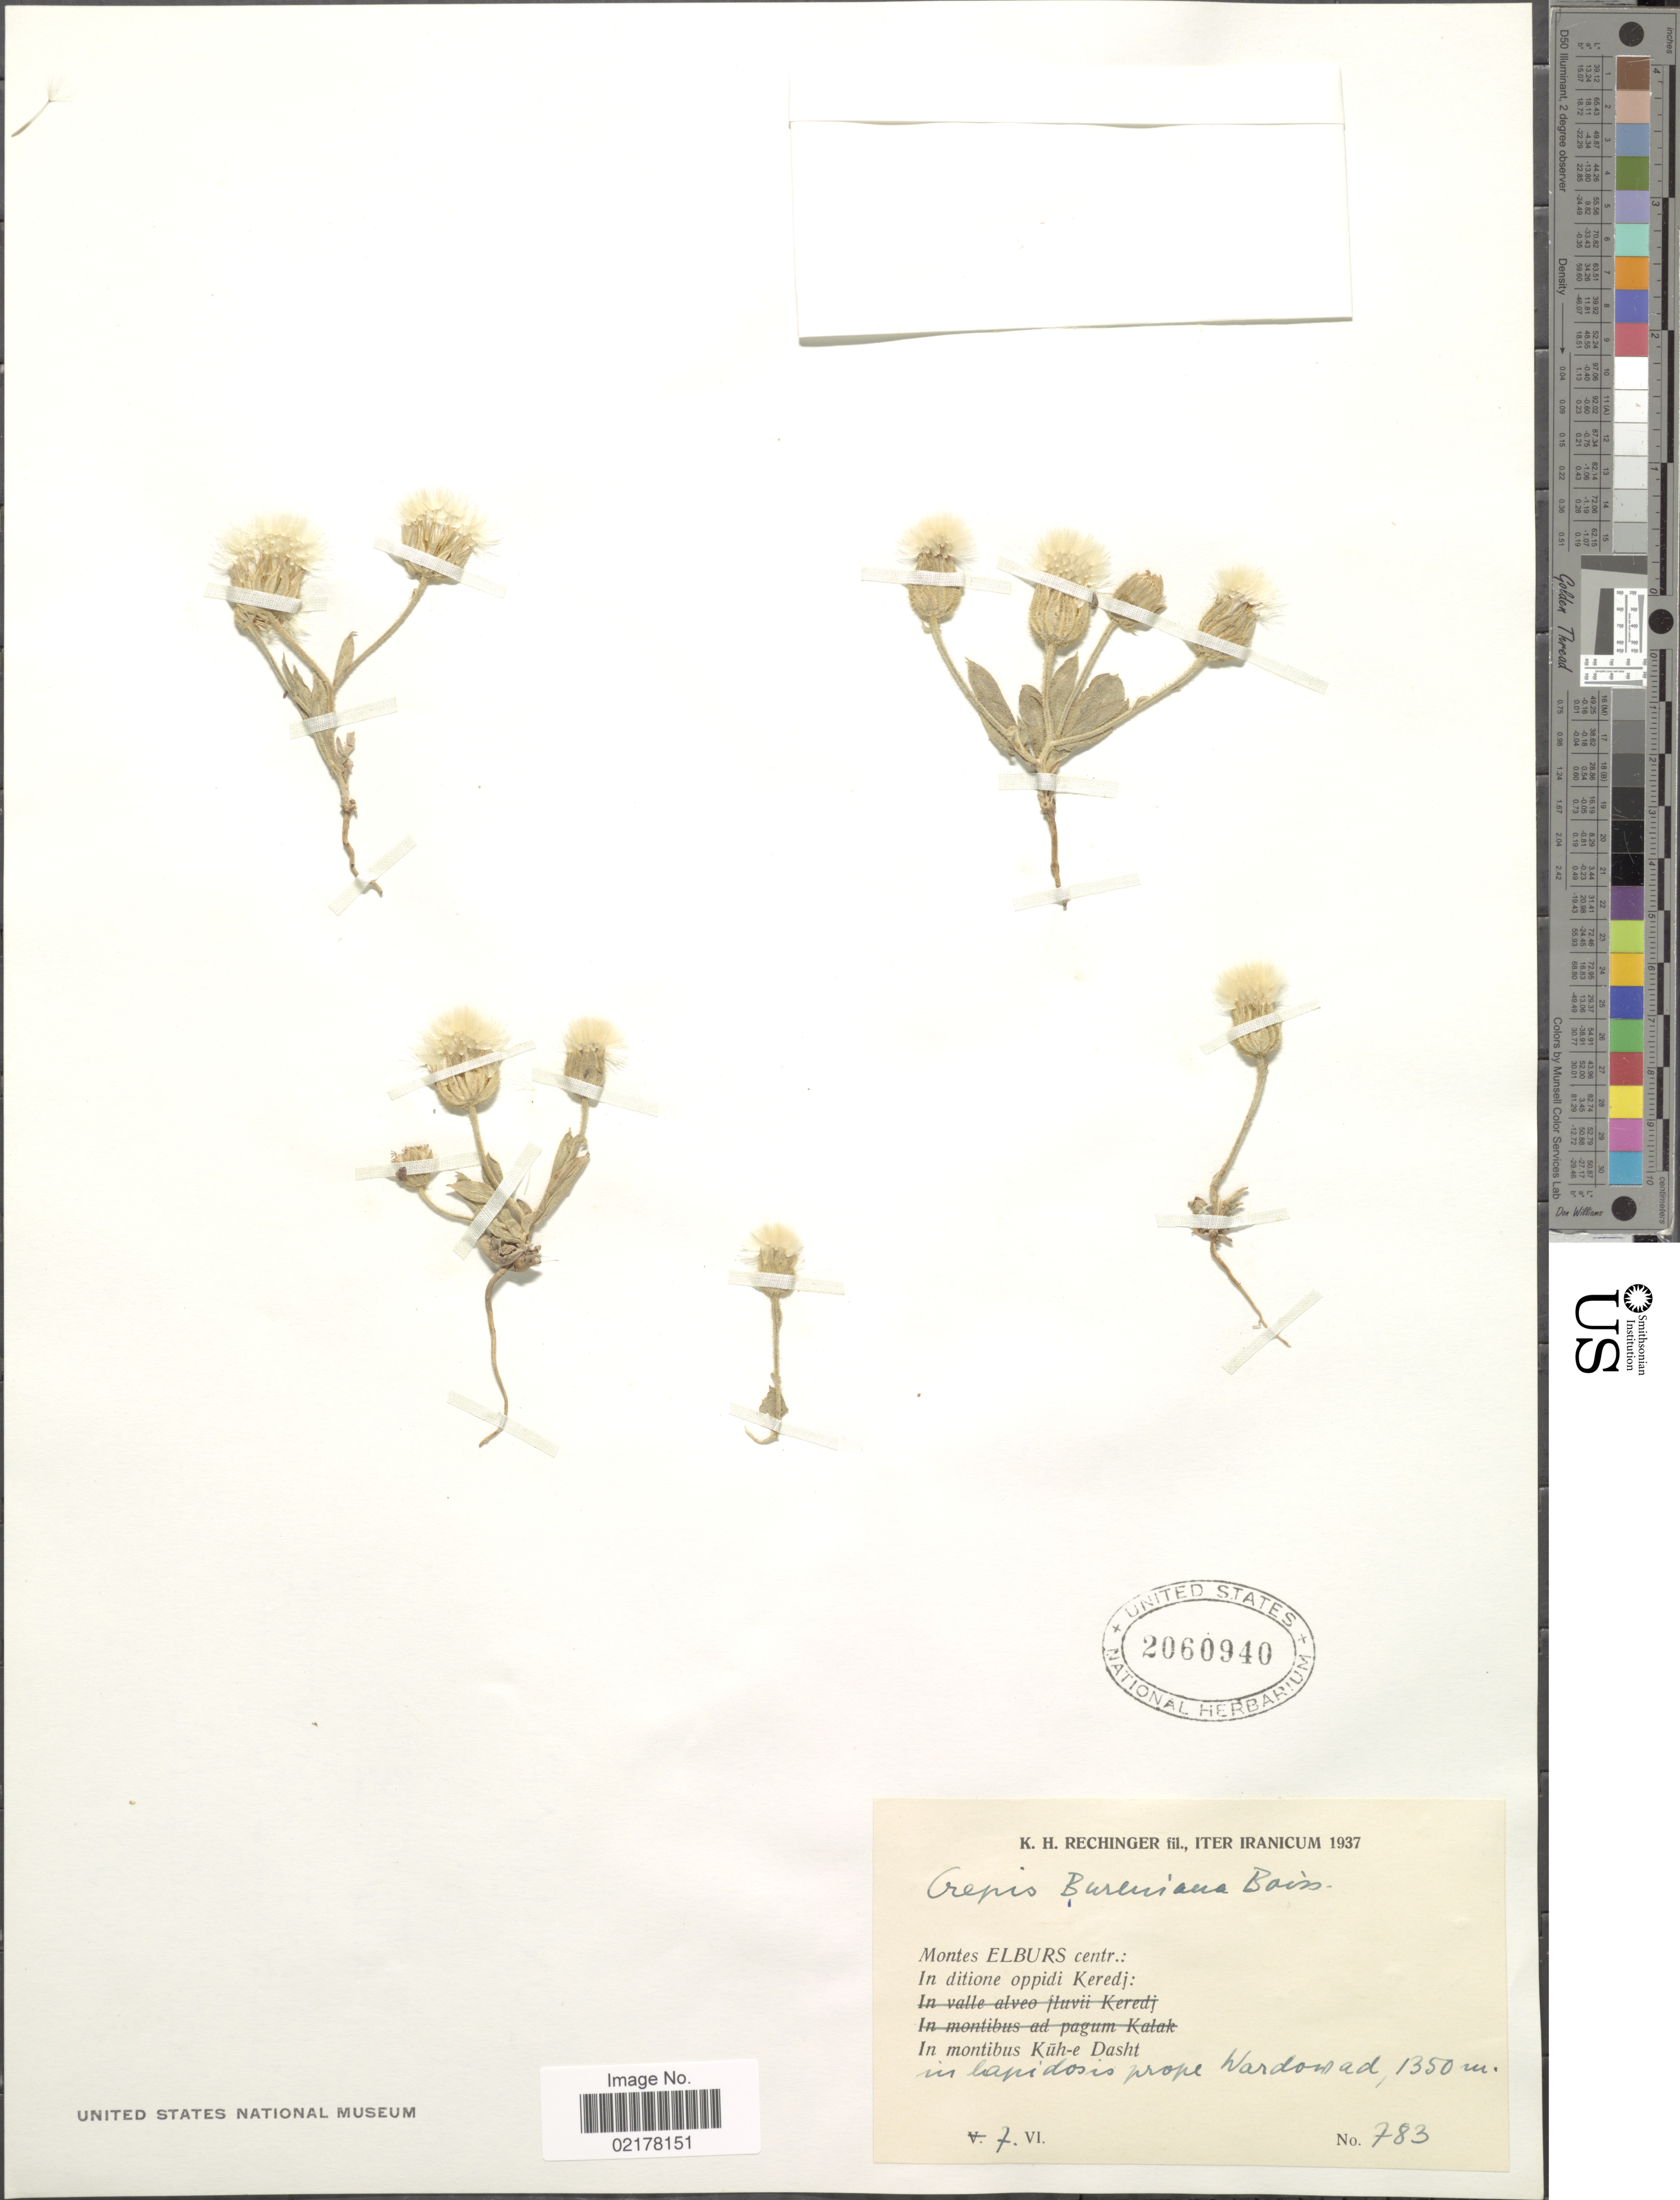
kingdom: Plantae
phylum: Tracheophyta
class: Magnoliopsida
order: Asterales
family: Asteraceae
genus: Crepis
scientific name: Crepis kotschyana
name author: (Boiss.) Boiss.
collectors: K. H. Rechinger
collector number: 783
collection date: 1937-06-07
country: Iran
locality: Montes Elburs centr.: In ditione oppidi Keredj: In montibus Kuh-e Dasht. prope Wardowad [interpreted]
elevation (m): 1350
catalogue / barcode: US 2060940